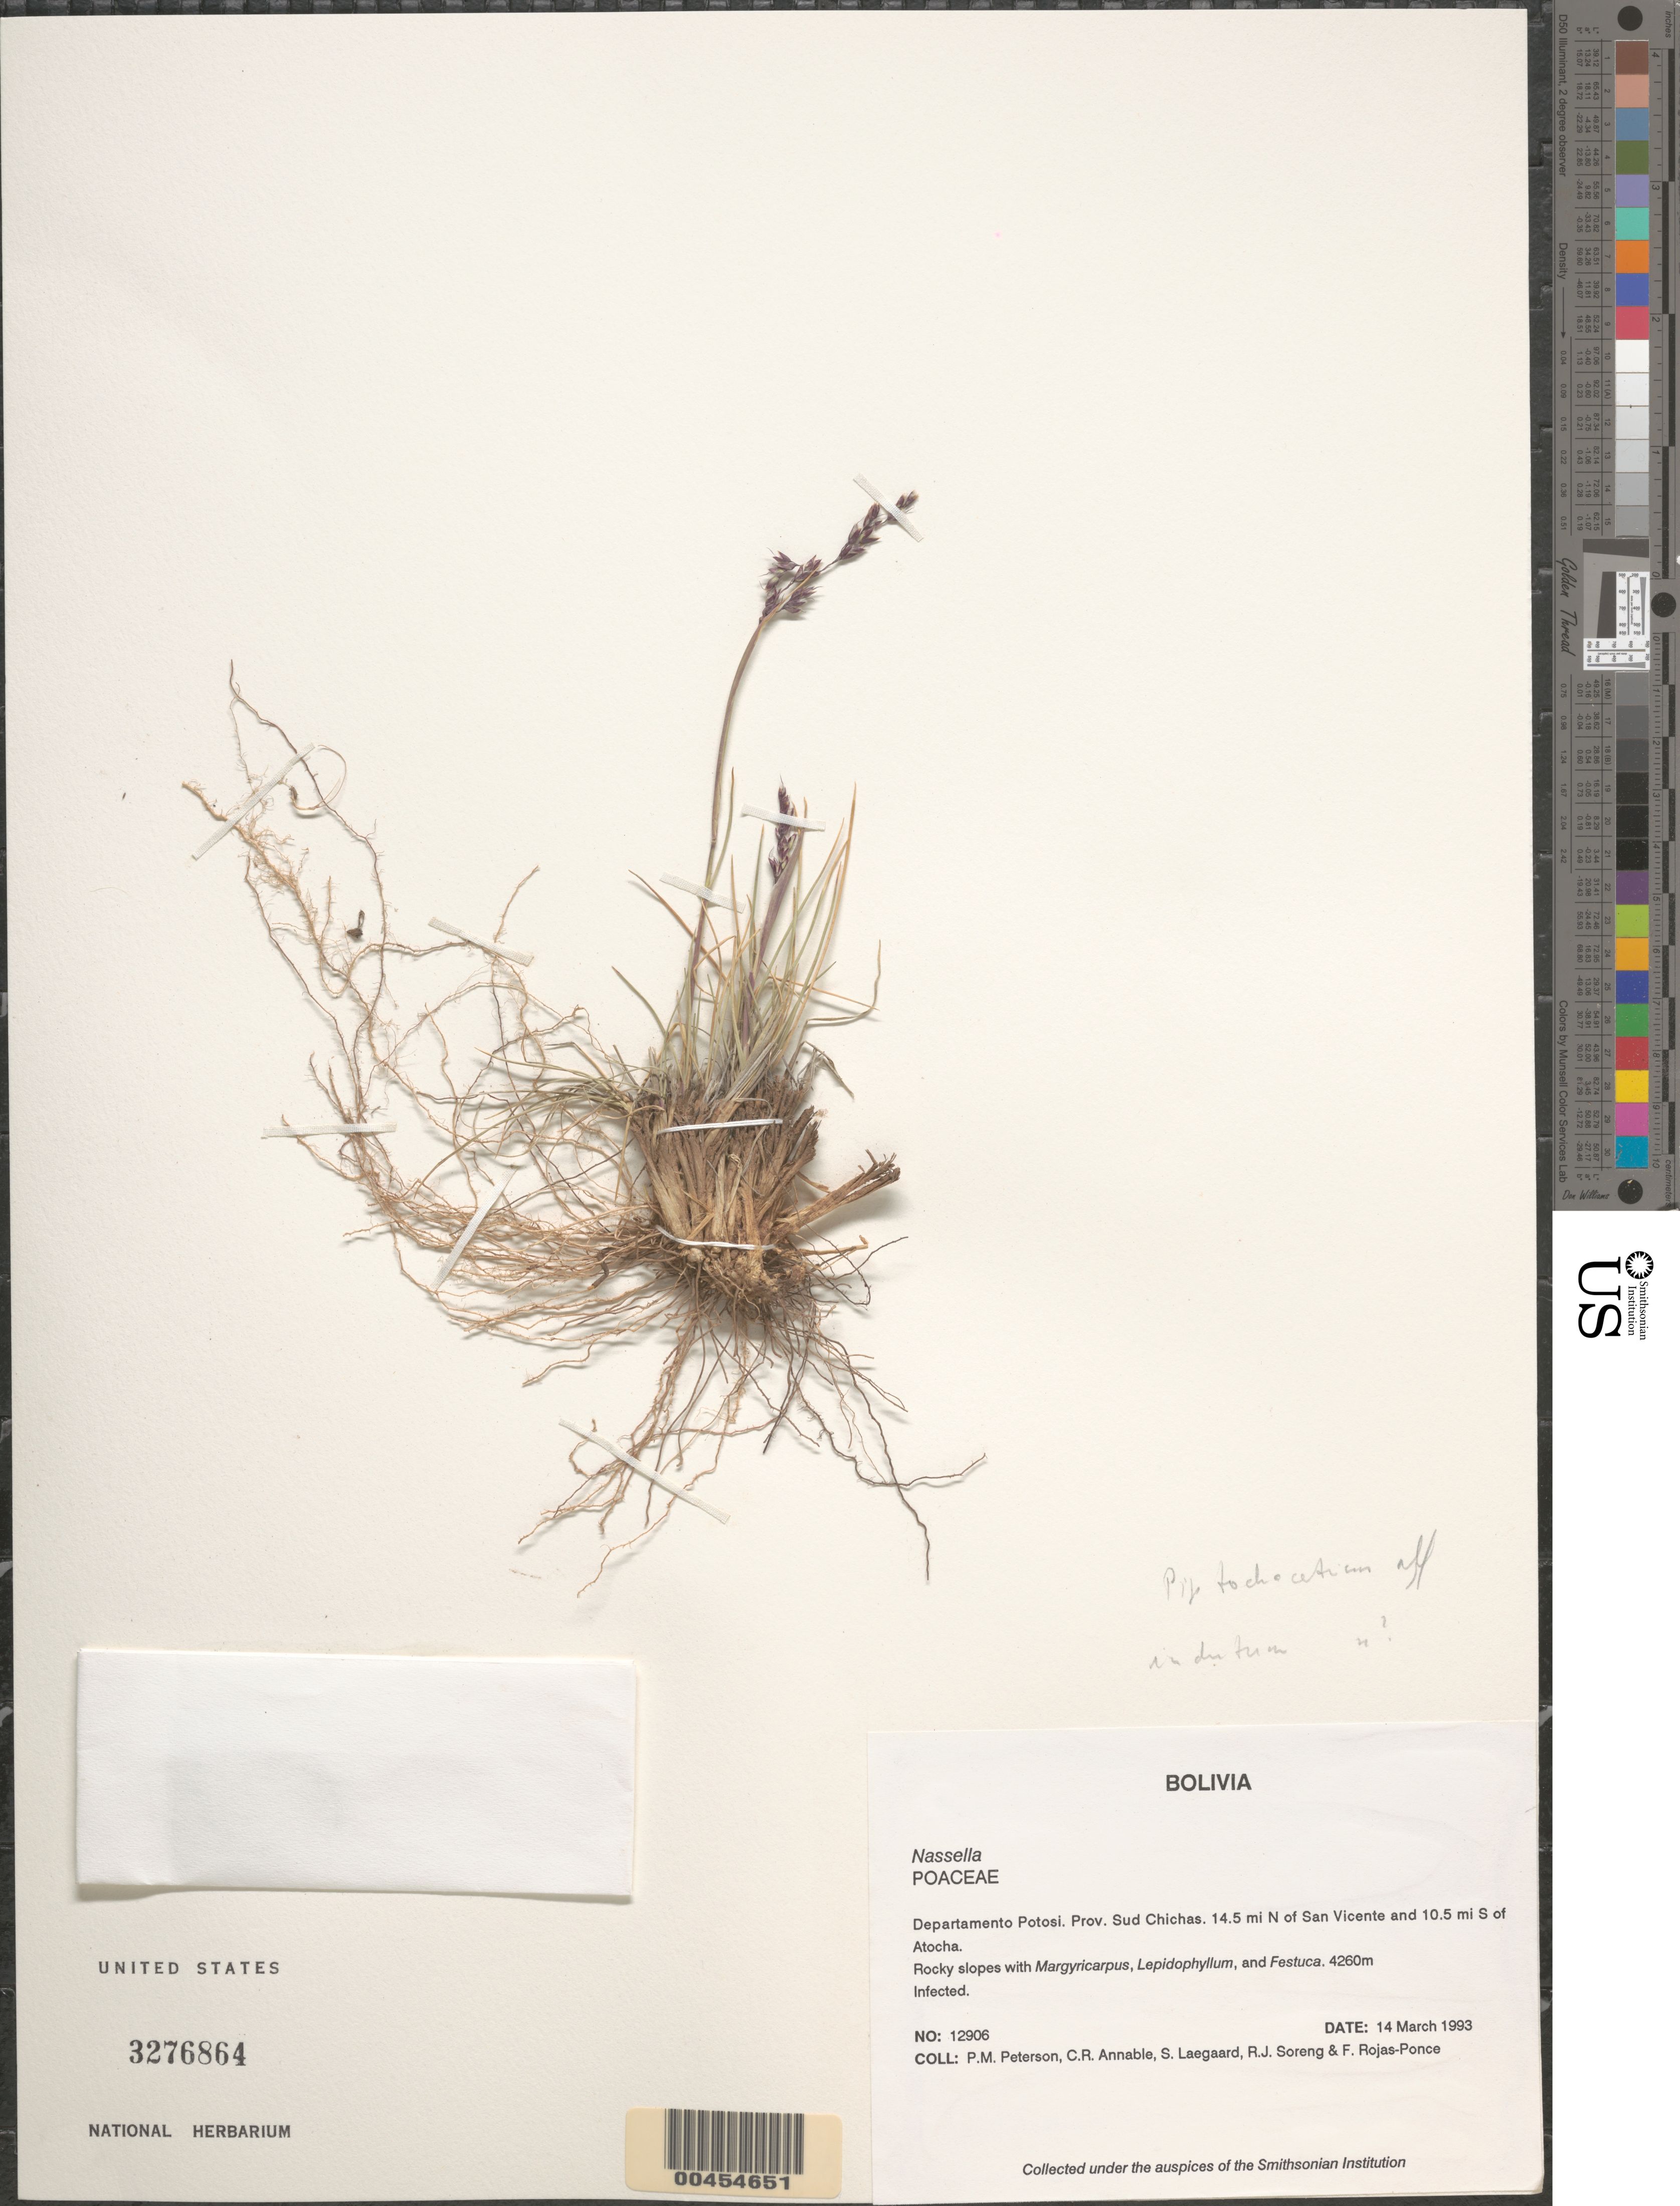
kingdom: Plantae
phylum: Tracheophyta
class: Liliopsida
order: Poales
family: Poaceae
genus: Nassella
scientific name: Nassella sp.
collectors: P. M. Peterson et al.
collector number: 12906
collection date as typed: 14 Mar 1993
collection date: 1993-03-14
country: Bolivia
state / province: Potosí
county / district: Sud Chichas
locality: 14.5 mi N of San Vicente and 10.5 mi S of Atocha.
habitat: Rocky slopes with Margyricarpus, Lepidophyllum, and Festuca.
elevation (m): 4260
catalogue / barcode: US 3276864